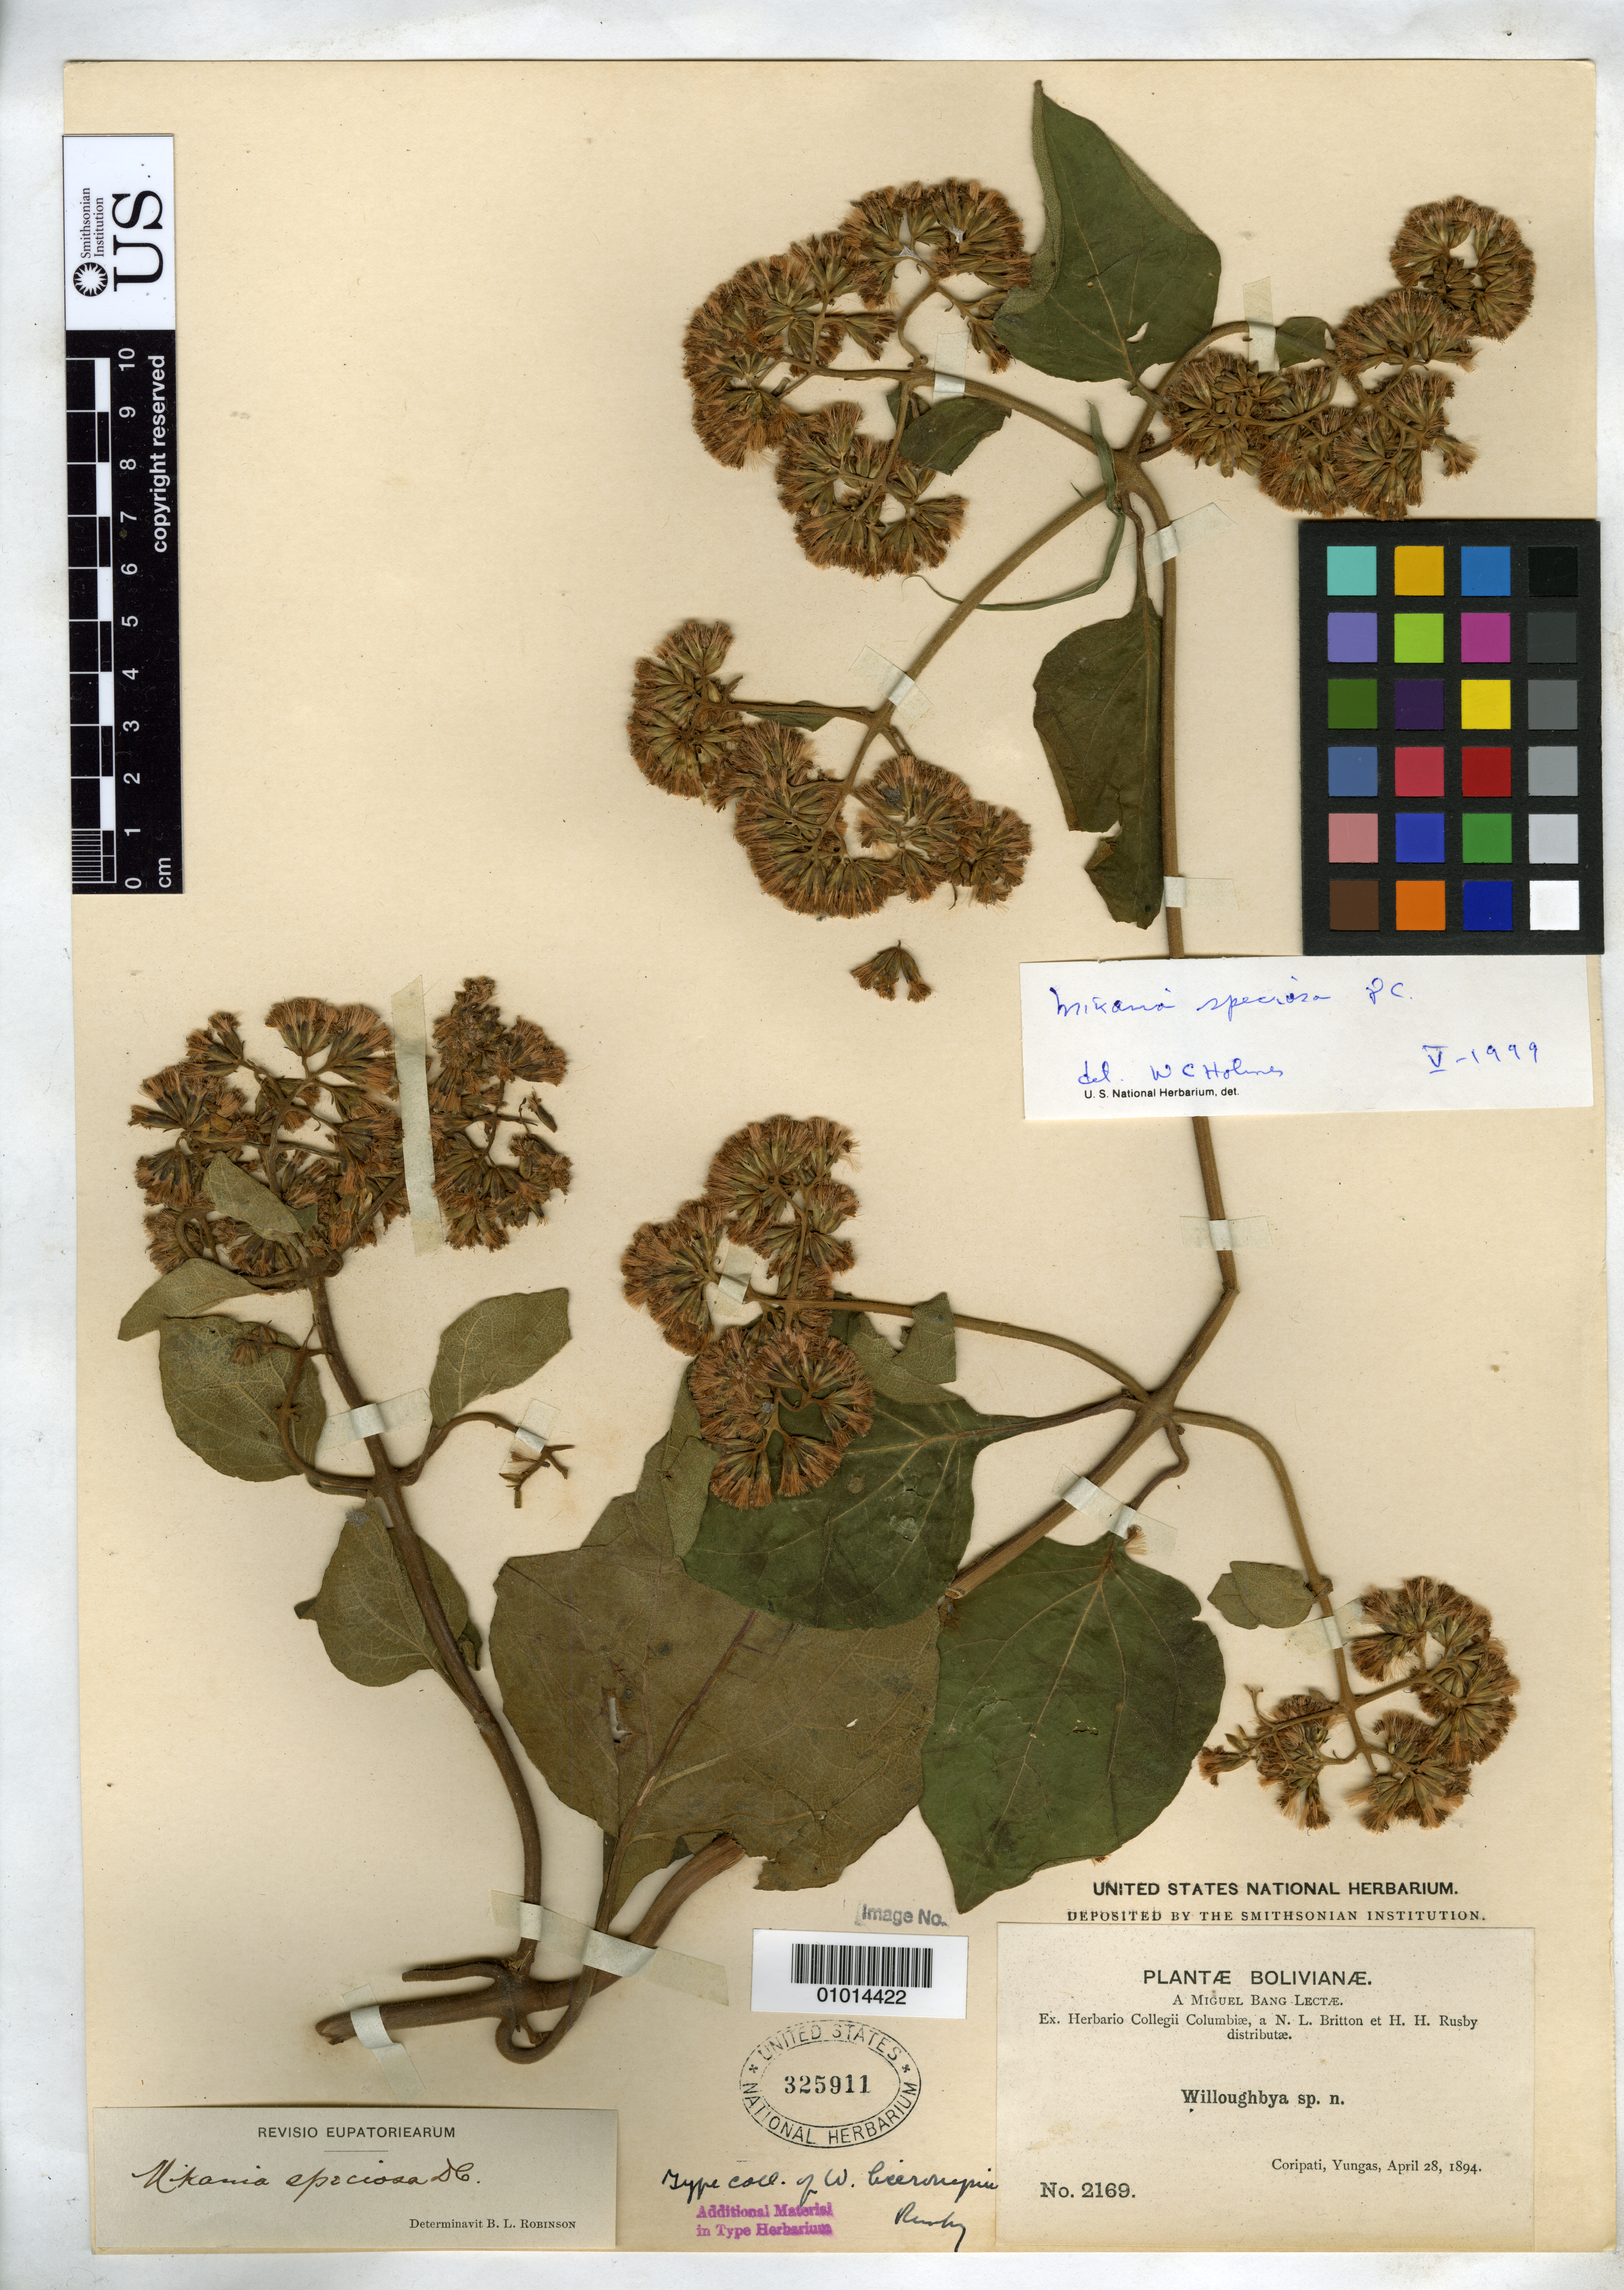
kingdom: Plantae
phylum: Tracheophyta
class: Magnoliopsida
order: Asterales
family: Asteraceae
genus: Willoughbya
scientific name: Willoughbya hieronymi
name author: Rusby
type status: Isotype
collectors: M. Bang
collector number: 2169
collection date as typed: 28 Apr 1894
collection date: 1894-04-28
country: Bolivia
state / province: La Paz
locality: Coripati, Yungas.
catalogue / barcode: US 325911